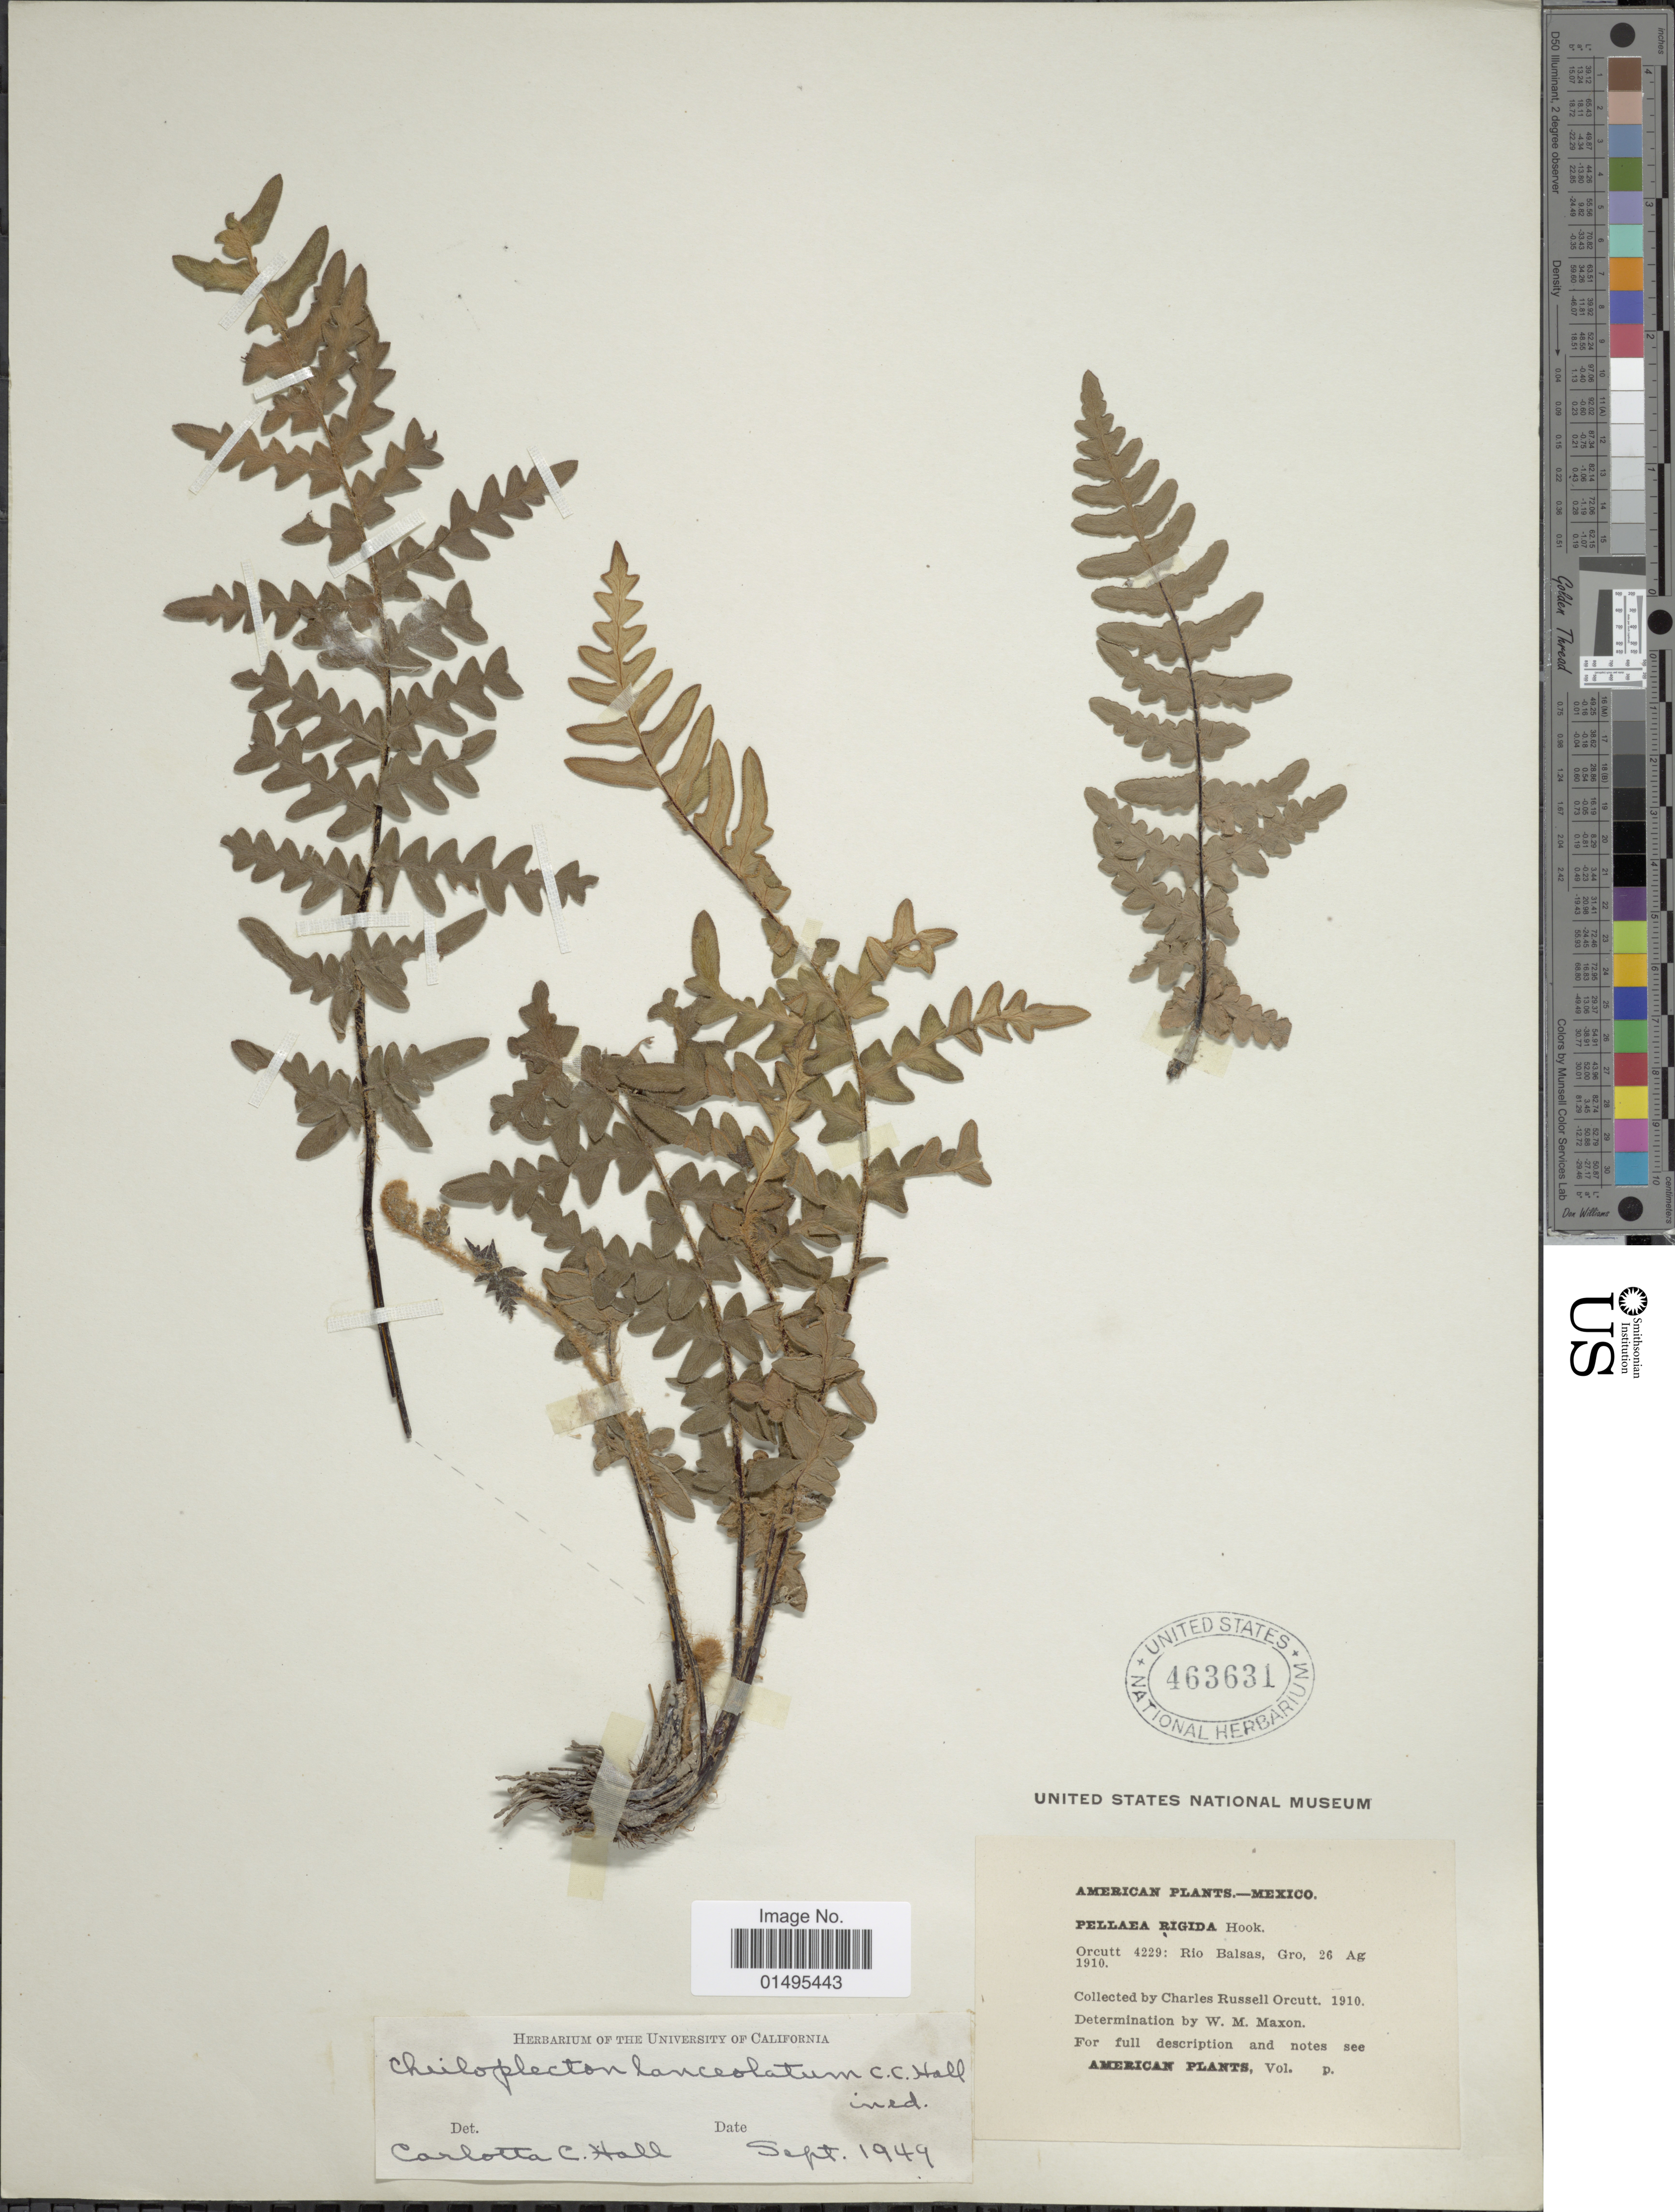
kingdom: Plantae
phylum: Tracheophyta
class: Polypodiopsida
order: Polypodiales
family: Pteridaceae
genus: Cheiloplecton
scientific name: Cheiloplecton lanceolatum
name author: C.C. Hall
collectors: C. R. Orcutt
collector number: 4229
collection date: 1910-08-26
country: Mexico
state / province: Guerrero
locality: Rio Balsas, Pellaea Rigida Hook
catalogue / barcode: US 463631